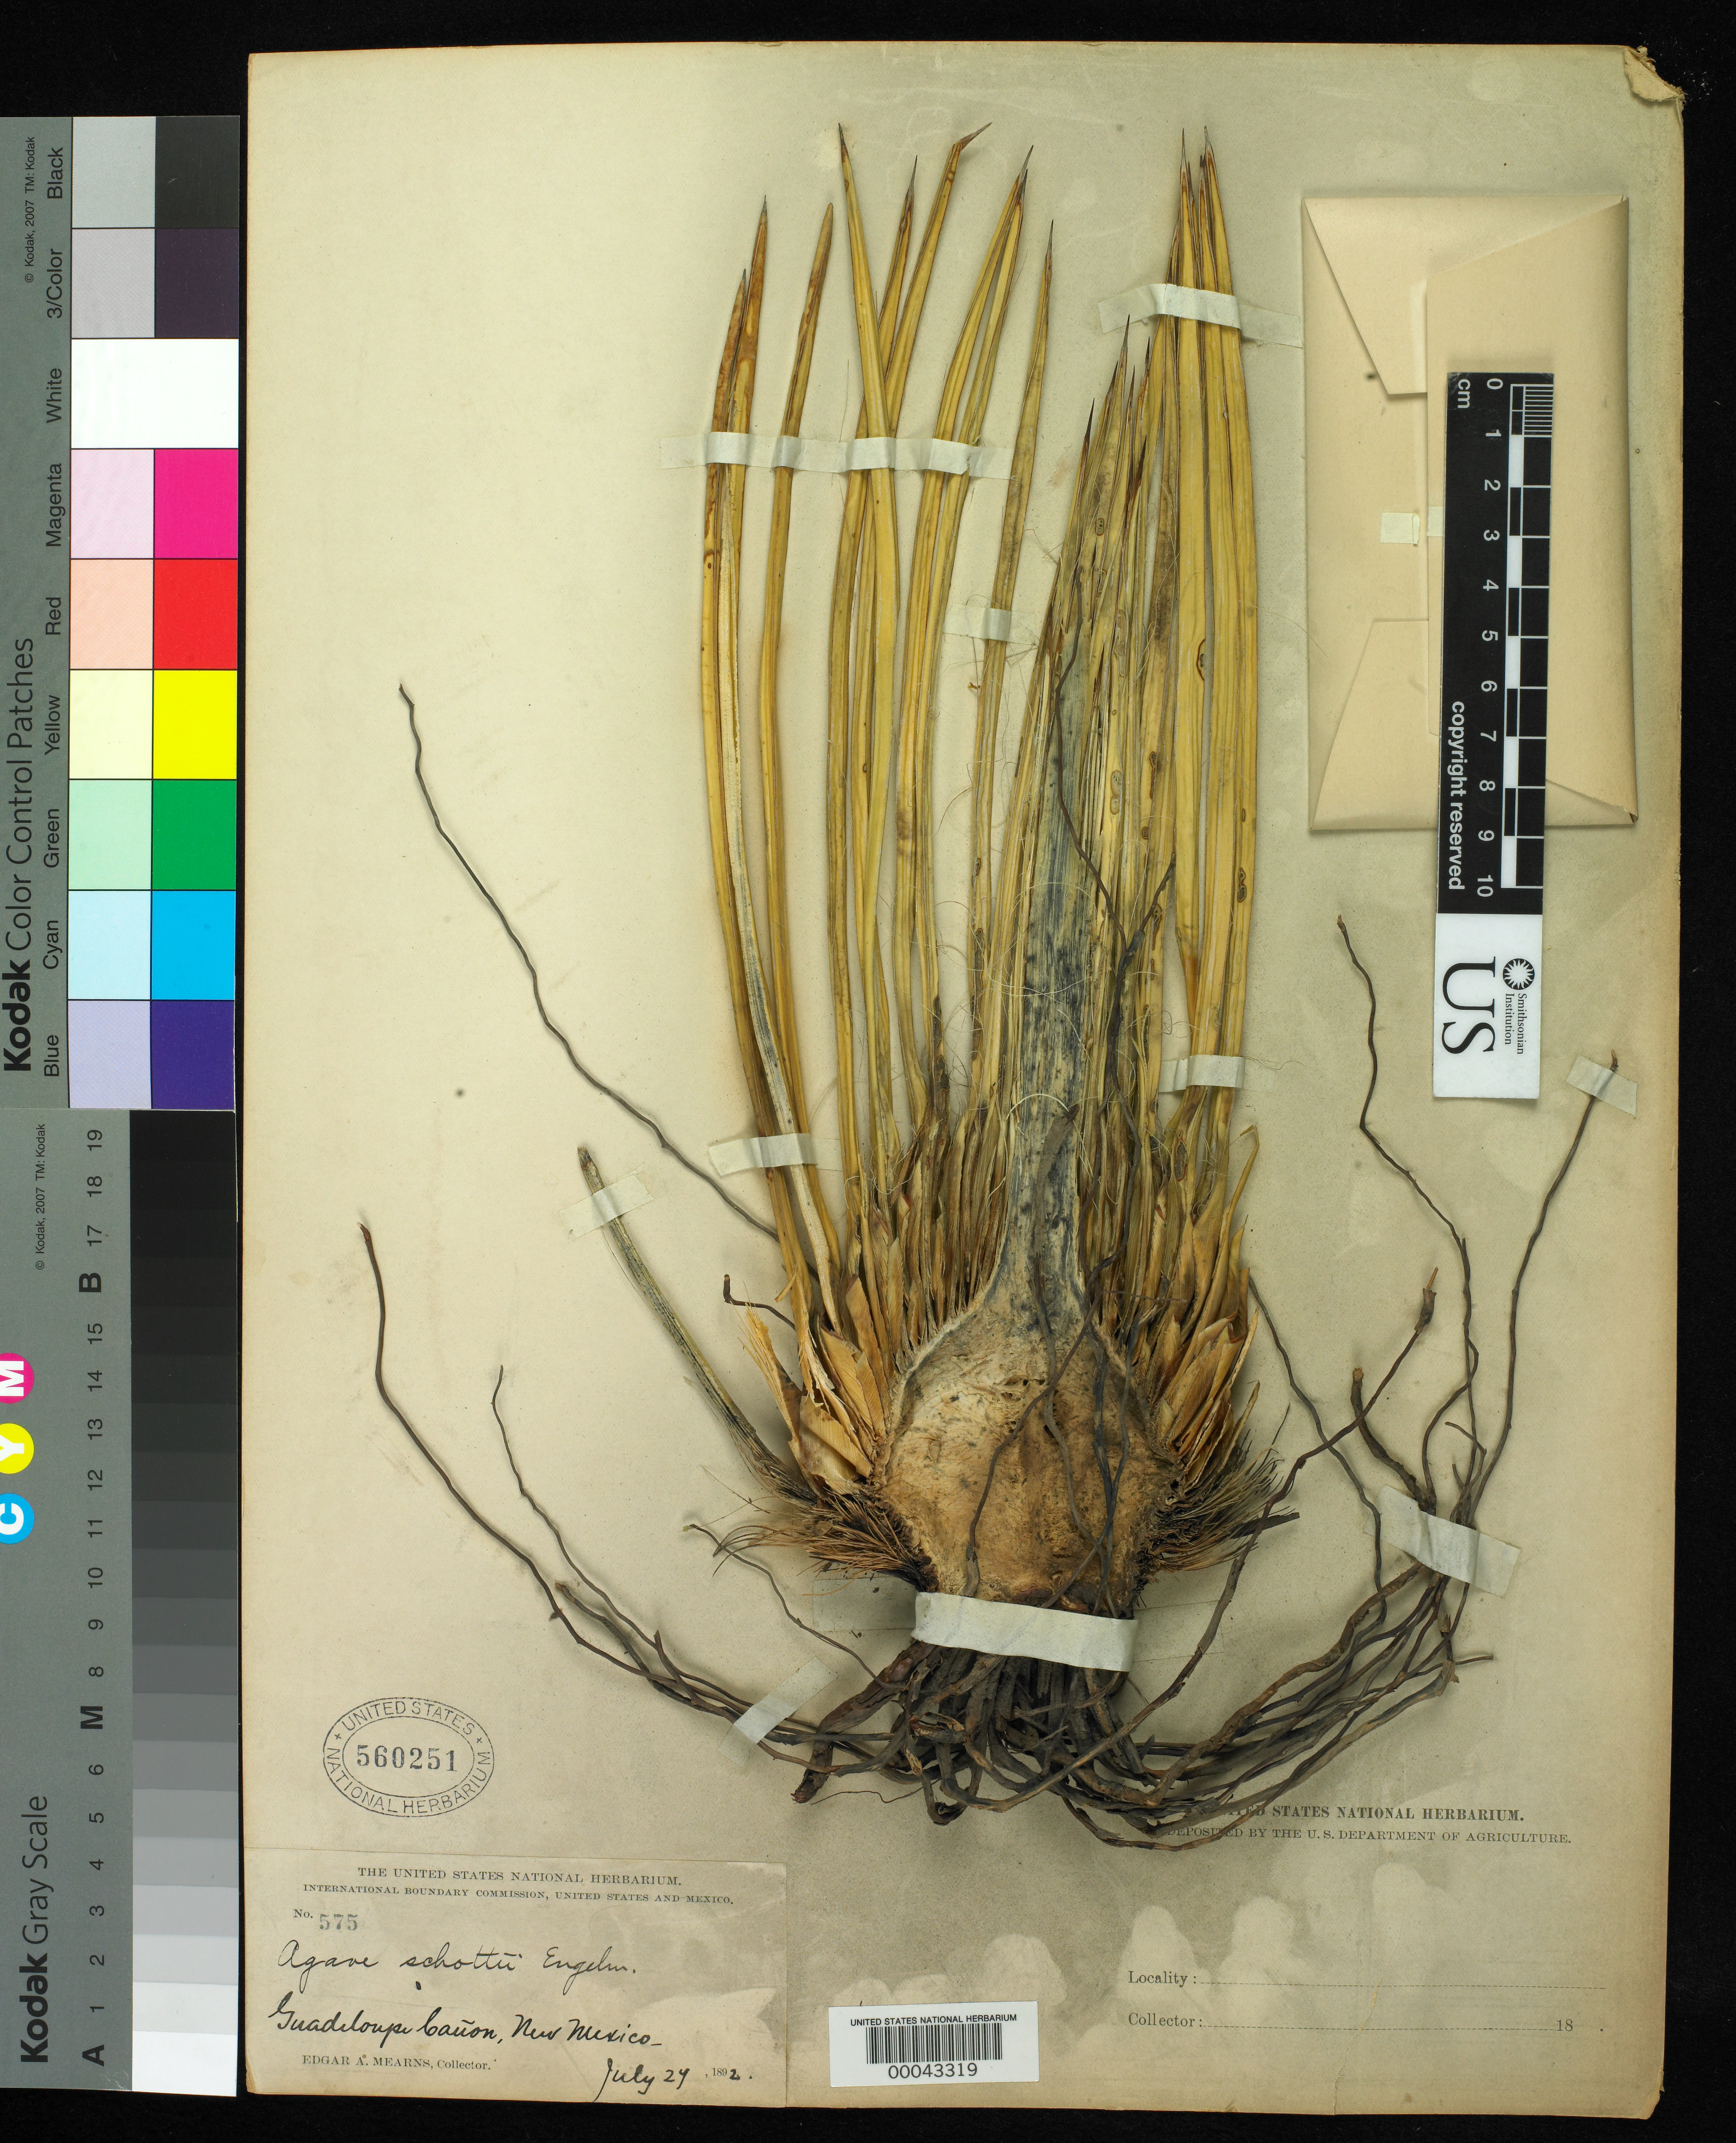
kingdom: Plantae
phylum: Tracheophyta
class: Liliopsida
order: Asparagales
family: Asparagaceae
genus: Agave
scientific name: Agave schottii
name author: Engelm.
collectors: E. A. Mearns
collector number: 575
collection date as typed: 24 Jul 1892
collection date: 1892-07-24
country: United States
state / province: New Mexico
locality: Guadilope canyon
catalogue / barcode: US 560251